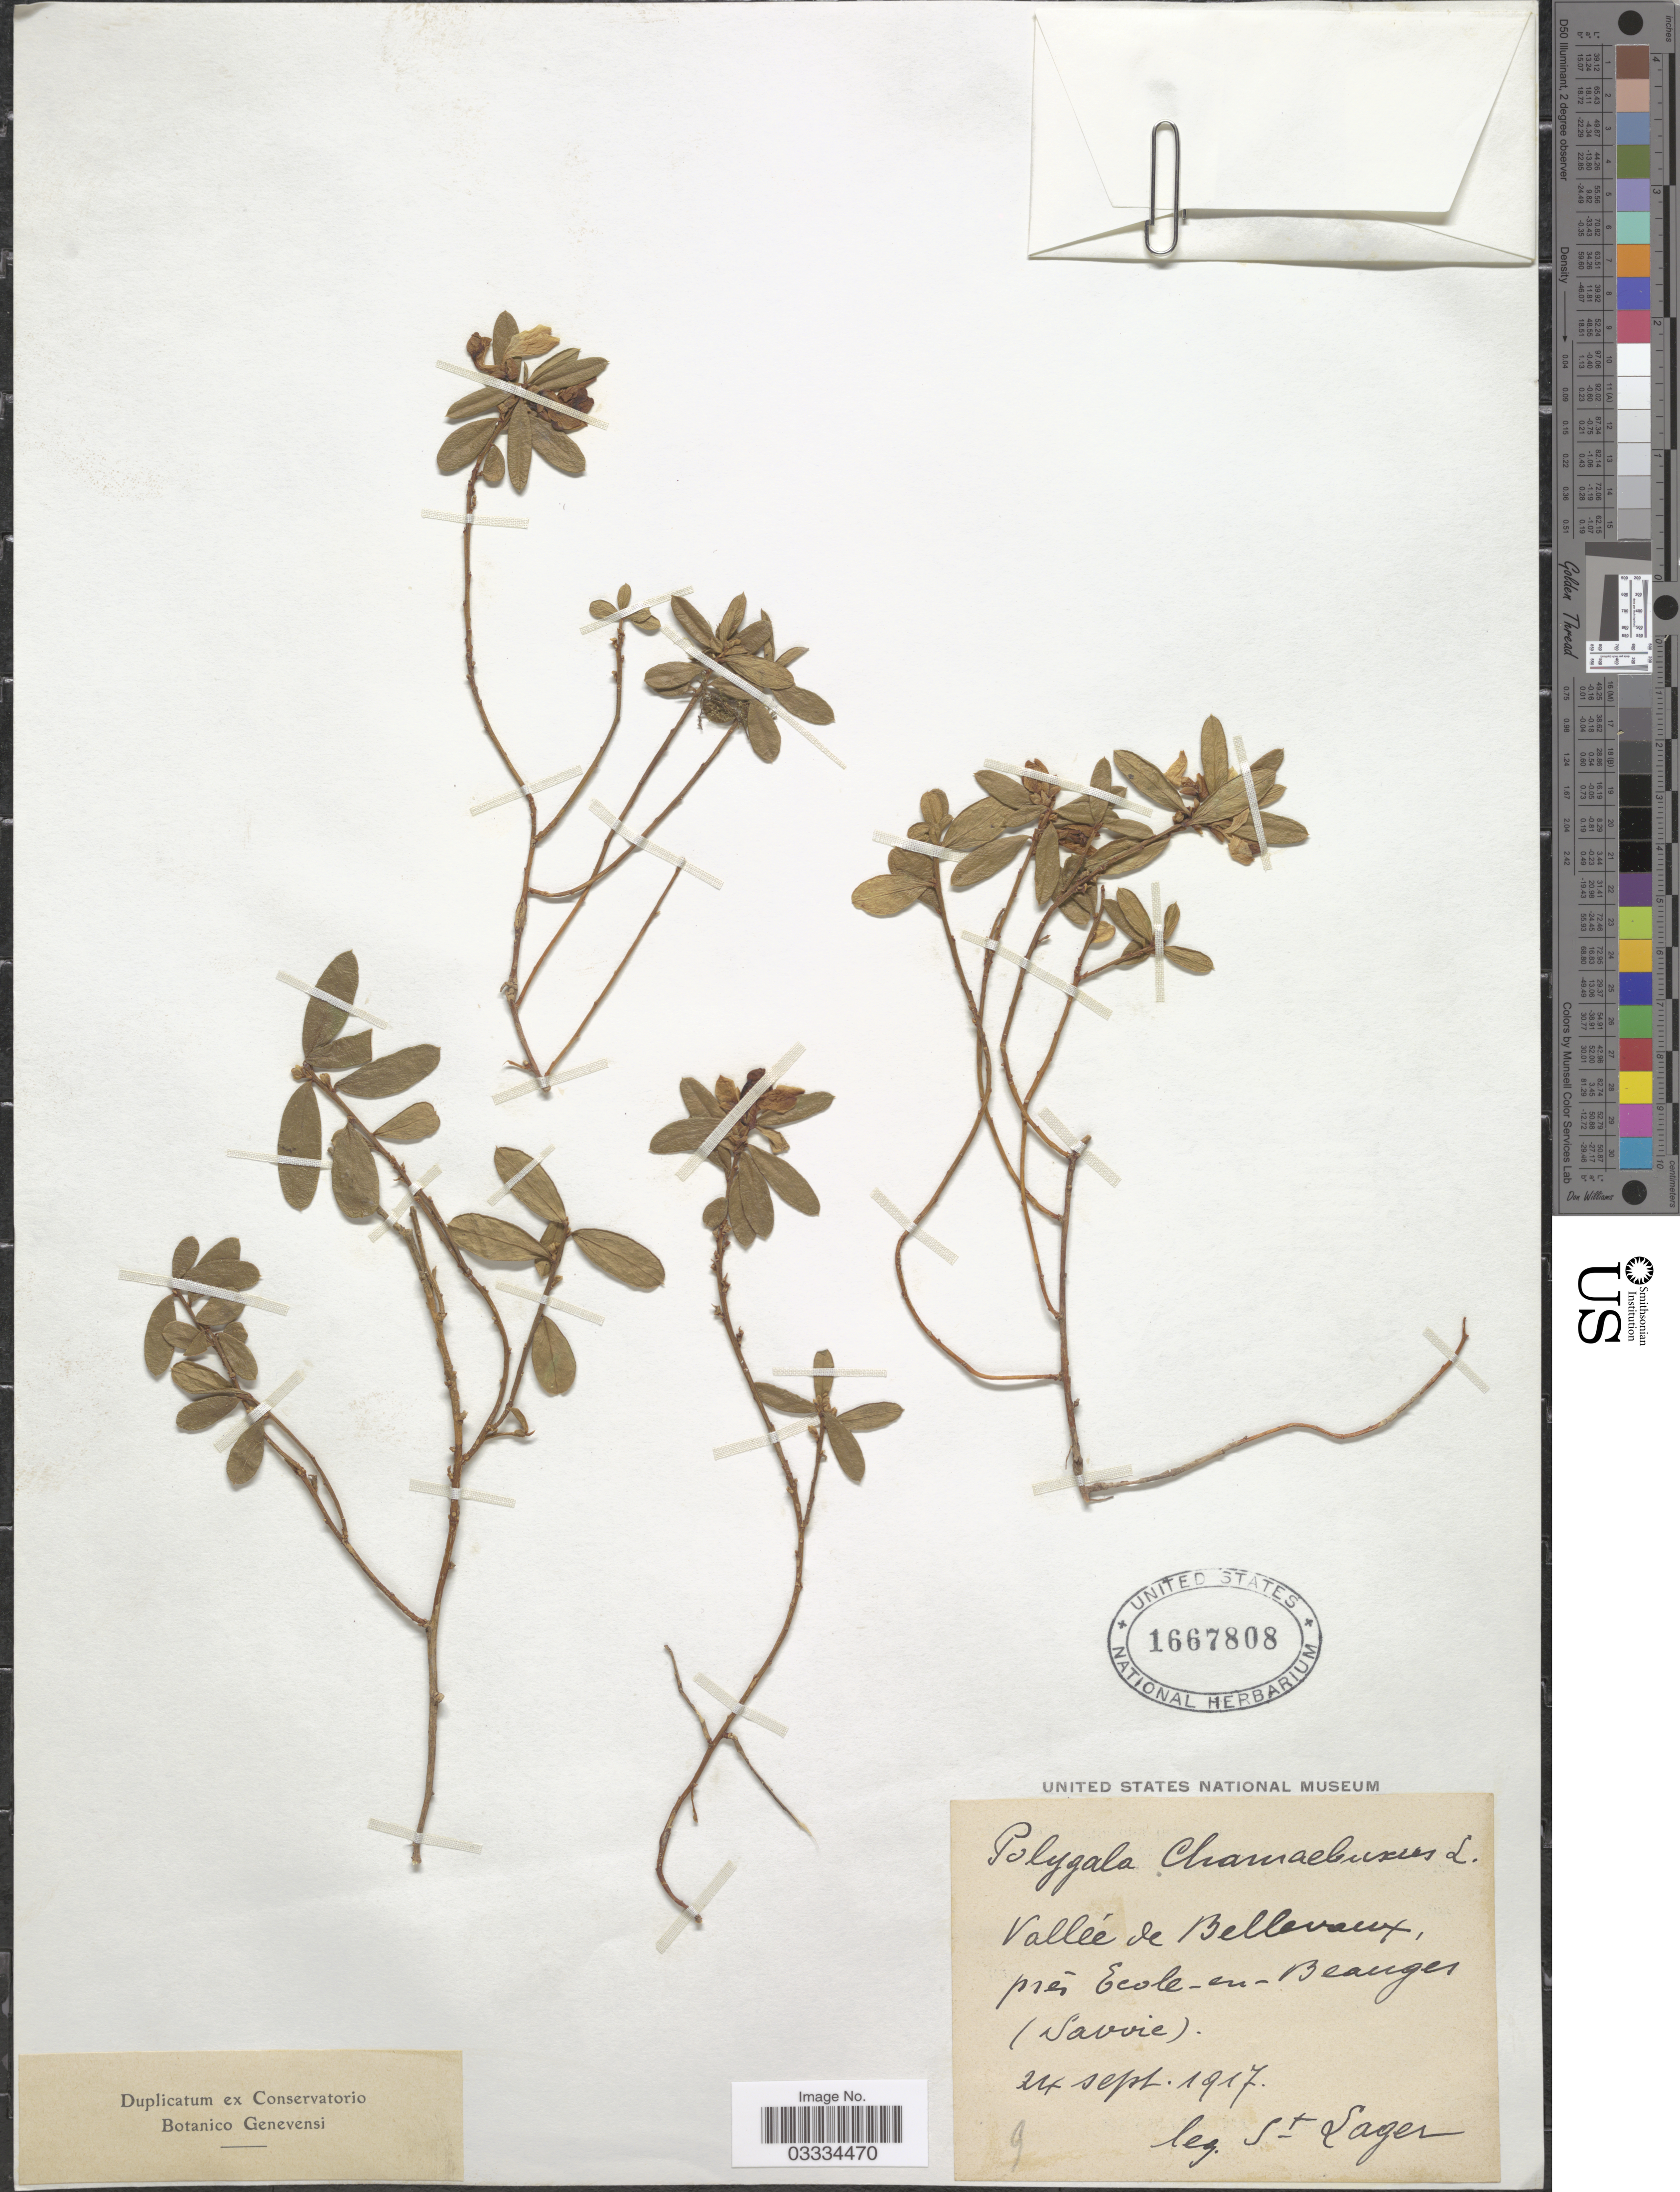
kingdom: Plantae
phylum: Tracheophyta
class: Magnoliopsida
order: Fabales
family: Polygalaceae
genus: Polygaloides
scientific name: Polygaloides chamaebuxus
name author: (L.) O. Schwarz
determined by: Strong, Mark T., (BOT), Smithsonian Institution - National Museum of Natural History (UNITED STATES)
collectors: -. St. Lager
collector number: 9?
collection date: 1917-09-24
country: France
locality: Vallée de Bellavaux, près Ecole-en-Beauges (Savoie).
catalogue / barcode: US 1667808